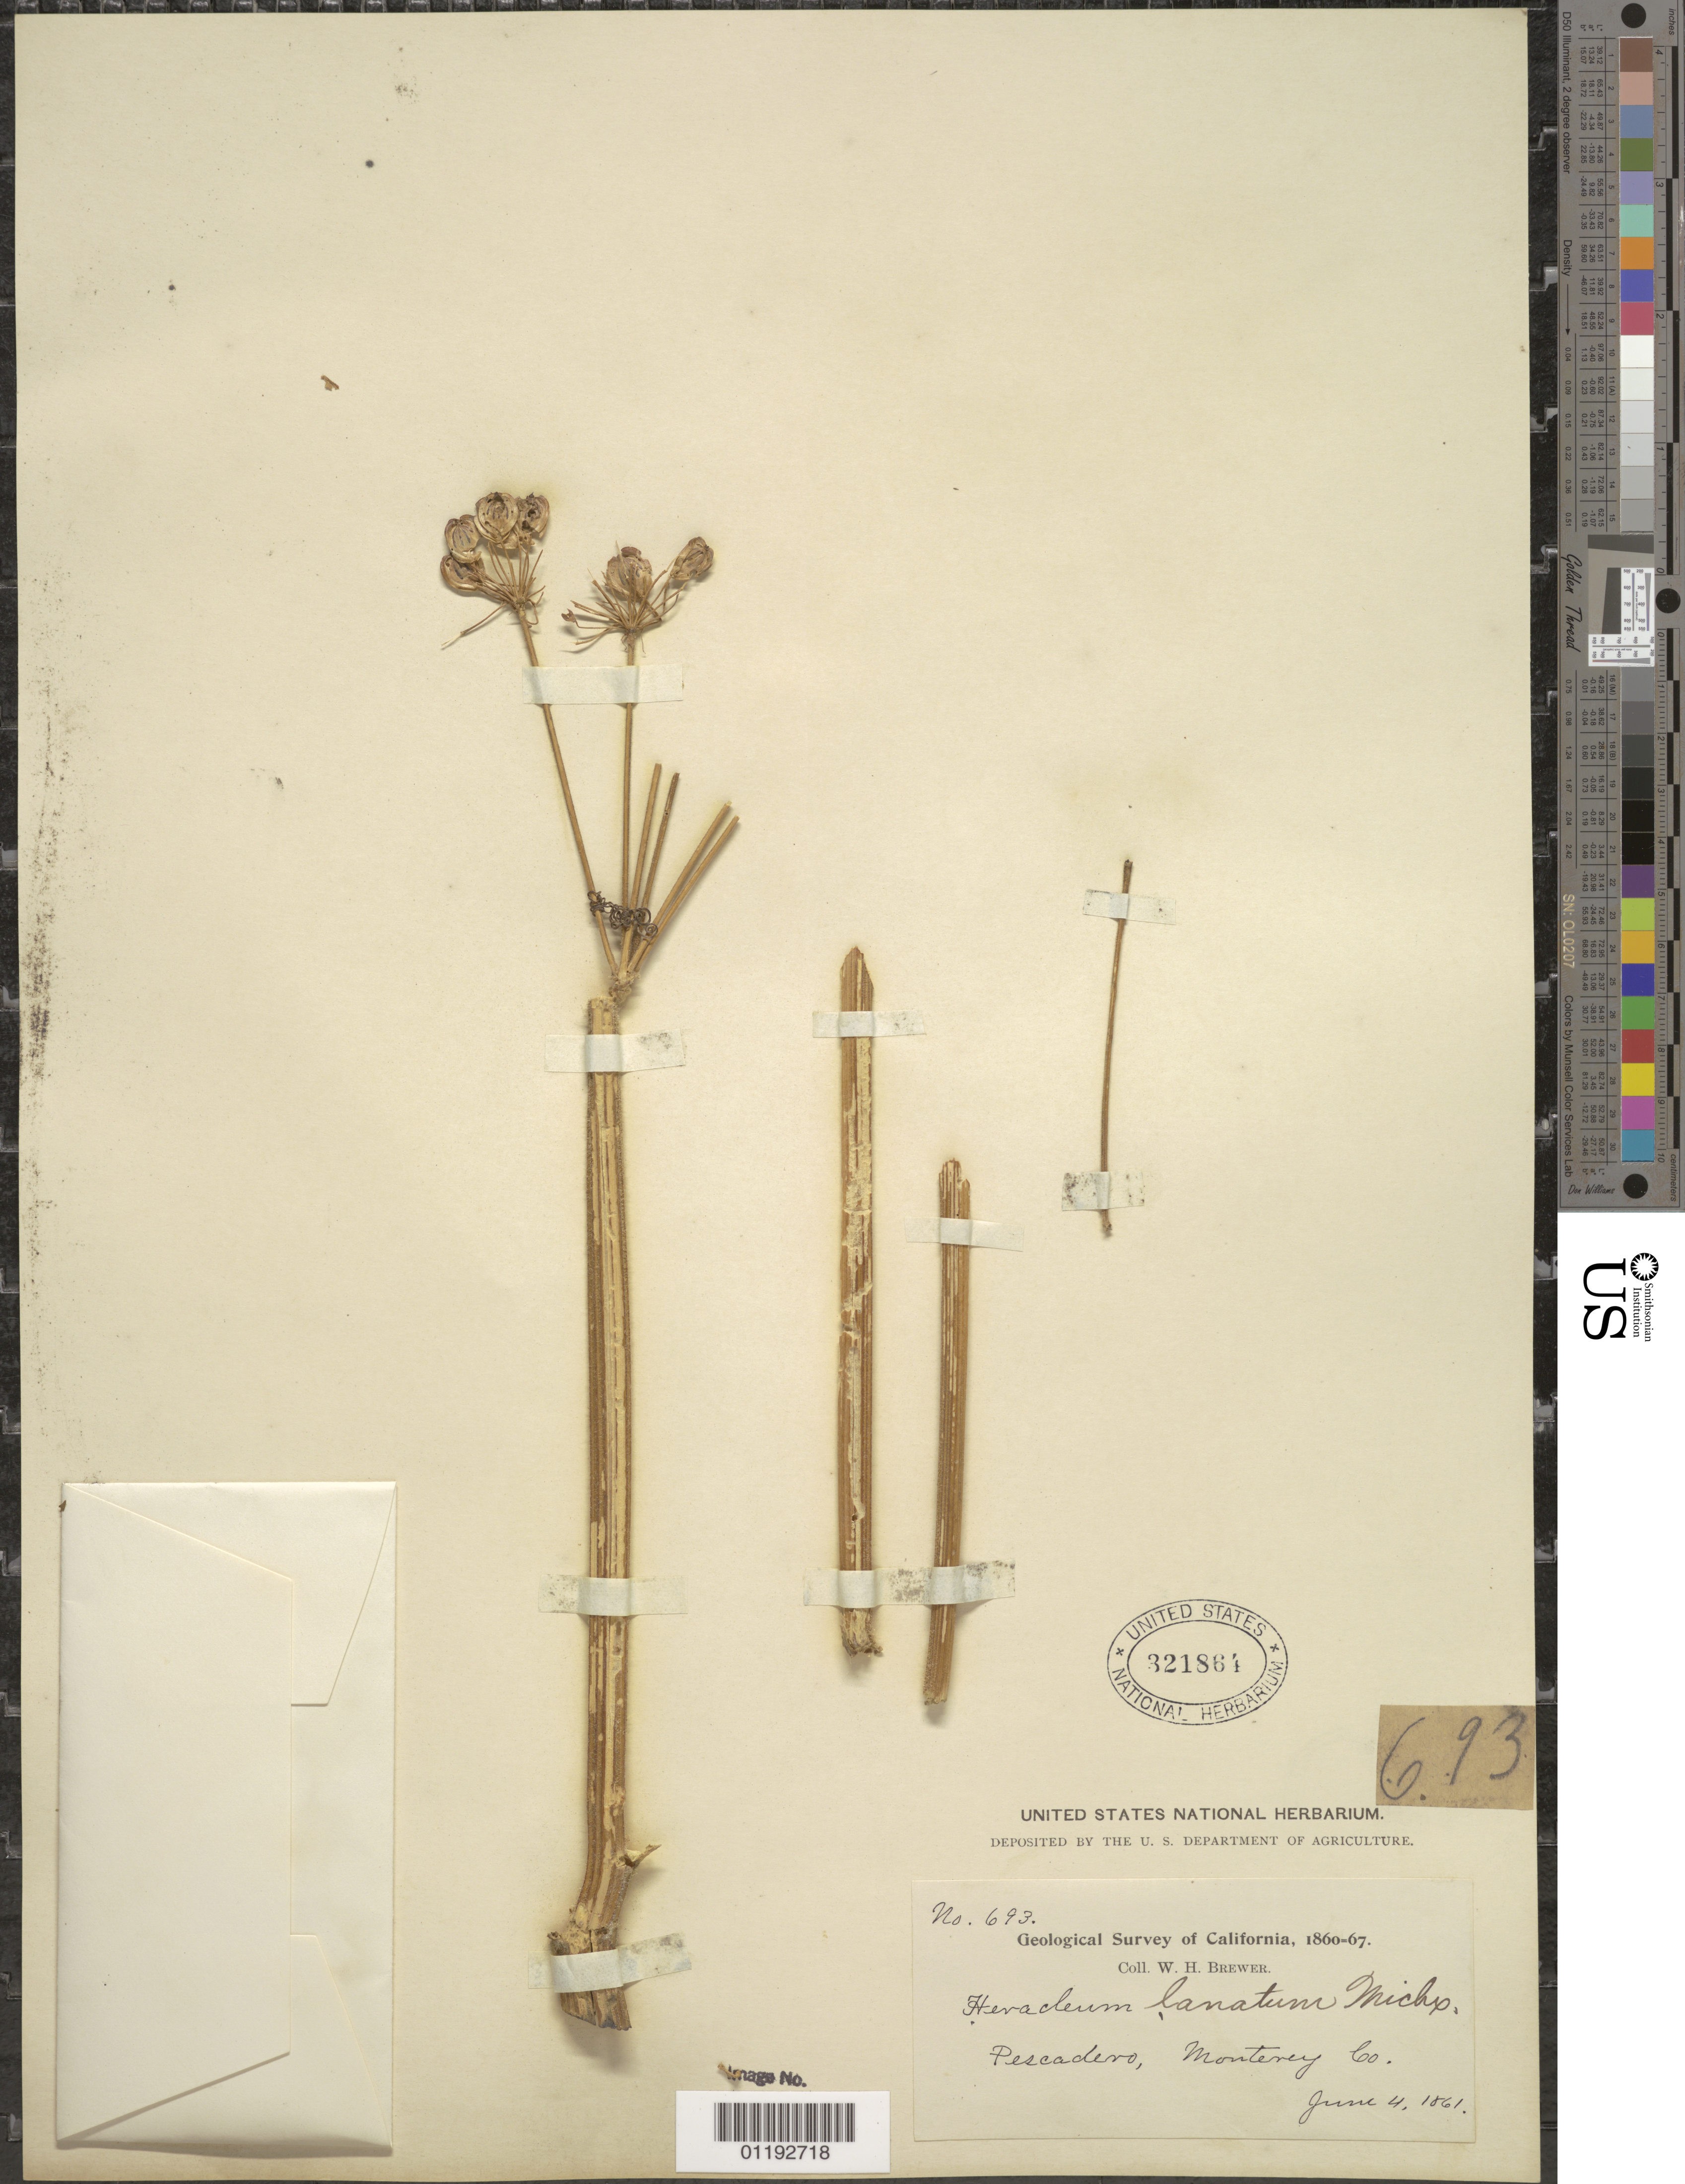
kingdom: Plantae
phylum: Tracheophyta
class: Magnoliopsida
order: Apiales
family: Apiaceae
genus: Heracleum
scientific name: Heracleum lanatum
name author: Michx.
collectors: W. H. Brewer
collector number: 693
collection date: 1861-06-04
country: United States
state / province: California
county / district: Monterey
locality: Pescadero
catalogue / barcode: US 321864